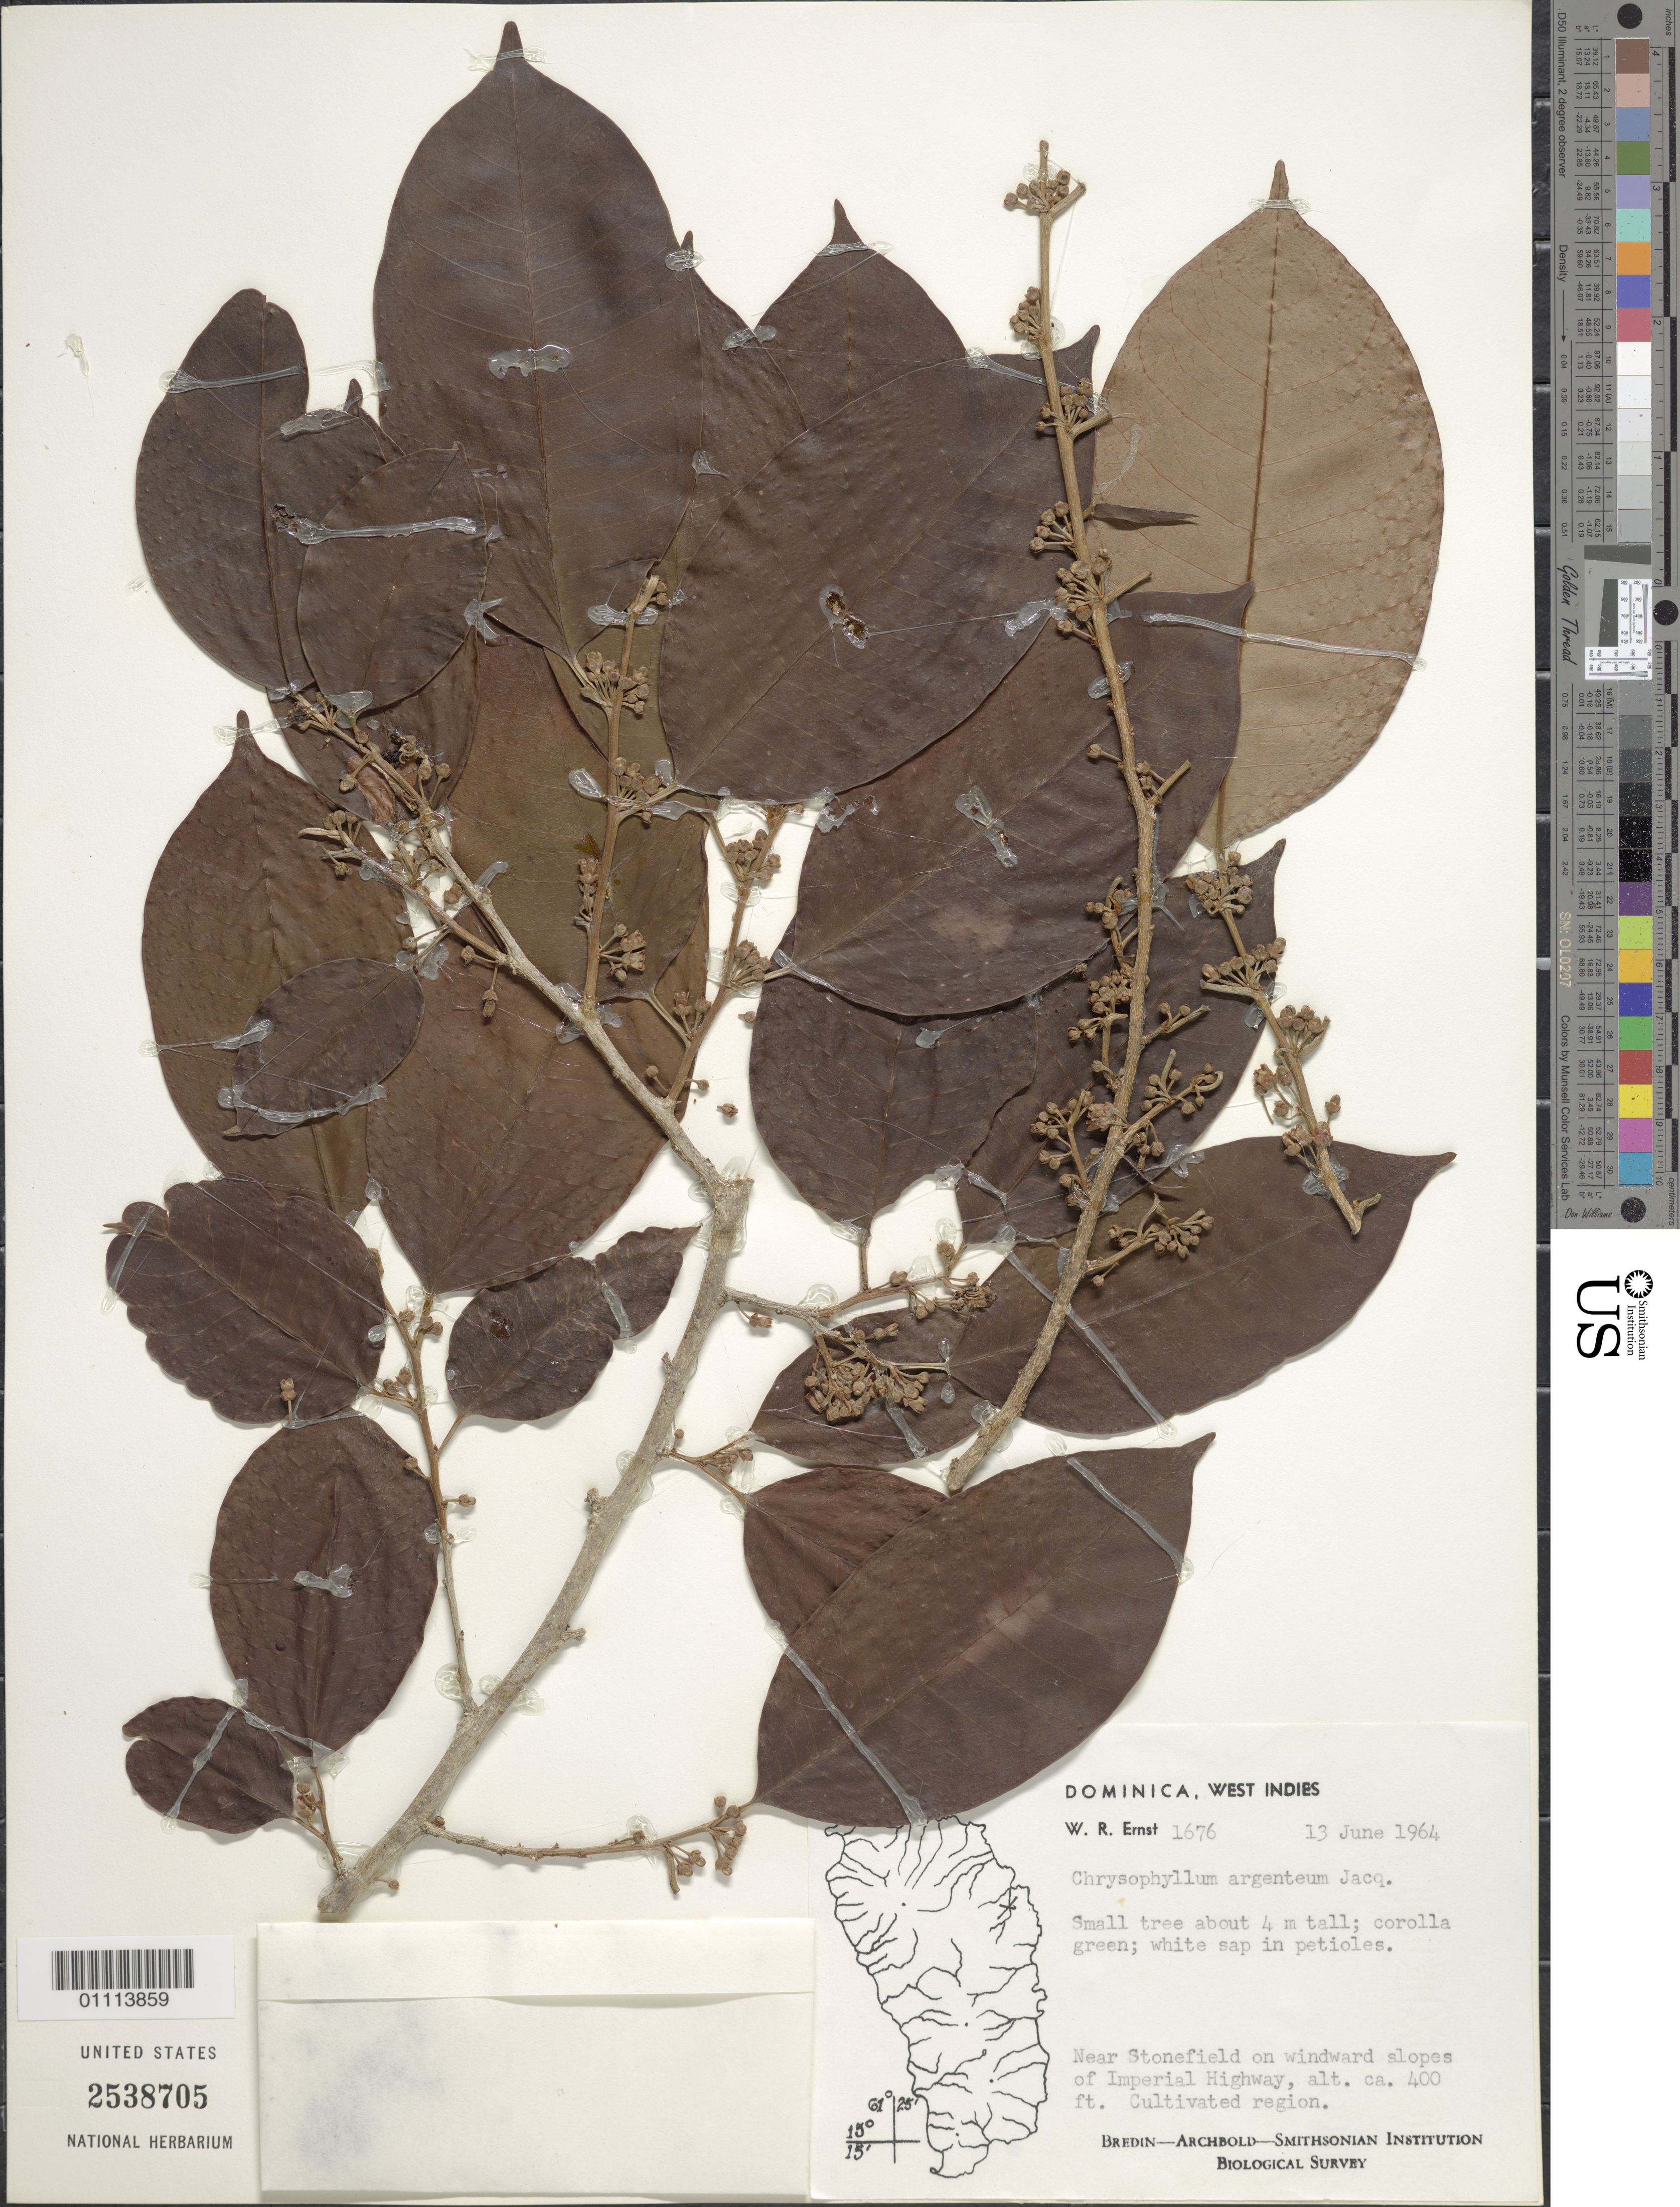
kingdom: Plantae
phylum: Tracheophyta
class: Magnoliopsida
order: Ericales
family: Sapotaceae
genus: Chrysophyllum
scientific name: Chrysophyllum argenteum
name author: Jacq.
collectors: W. R. Ernst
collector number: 1676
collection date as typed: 13 Jun 1964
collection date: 1964-06-13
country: Dominica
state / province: St. Andrew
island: Dominica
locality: Near Stonefield on windward slopes of Imperial Highway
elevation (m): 122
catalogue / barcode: US 2538705